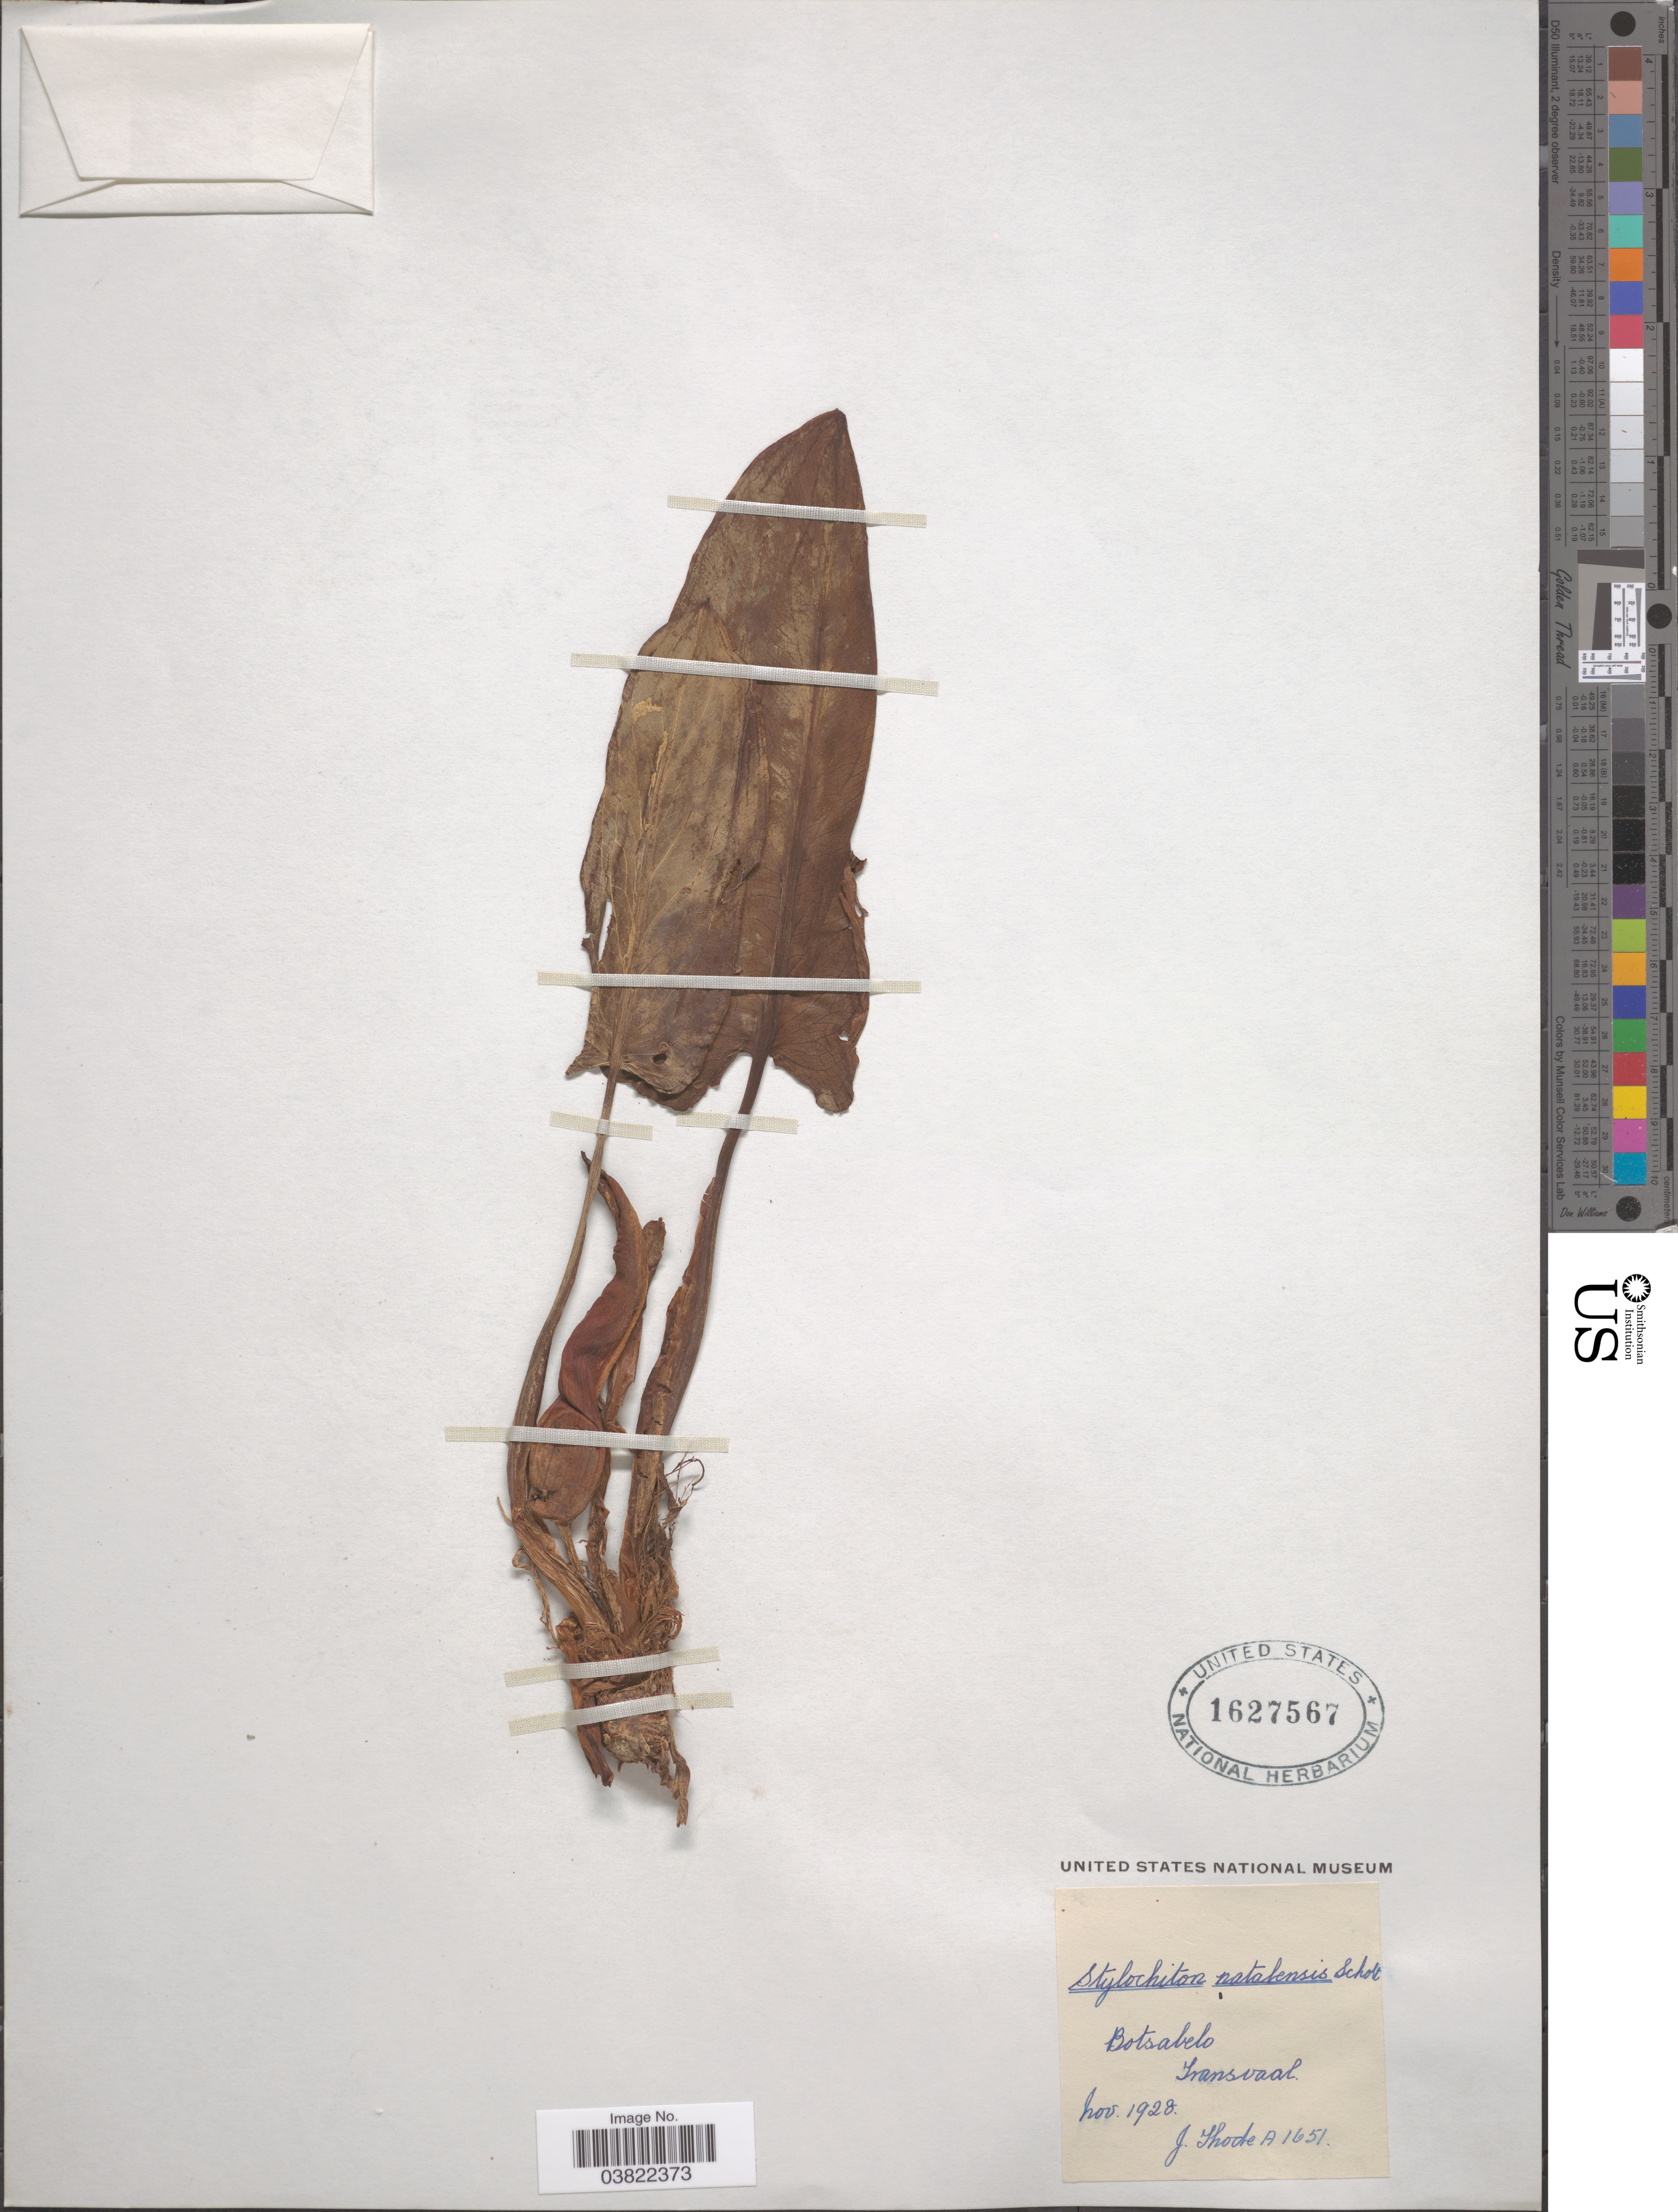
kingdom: Plantae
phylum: Tracheophyta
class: Liliopsida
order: Alismatales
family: Araceae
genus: Stylochaeton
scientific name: Stylochaeton natalensis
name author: Schott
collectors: J. Thode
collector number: A1651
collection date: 1928-11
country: South Africa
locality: Botsabelo. Transvaal.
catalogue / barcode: US 1627567